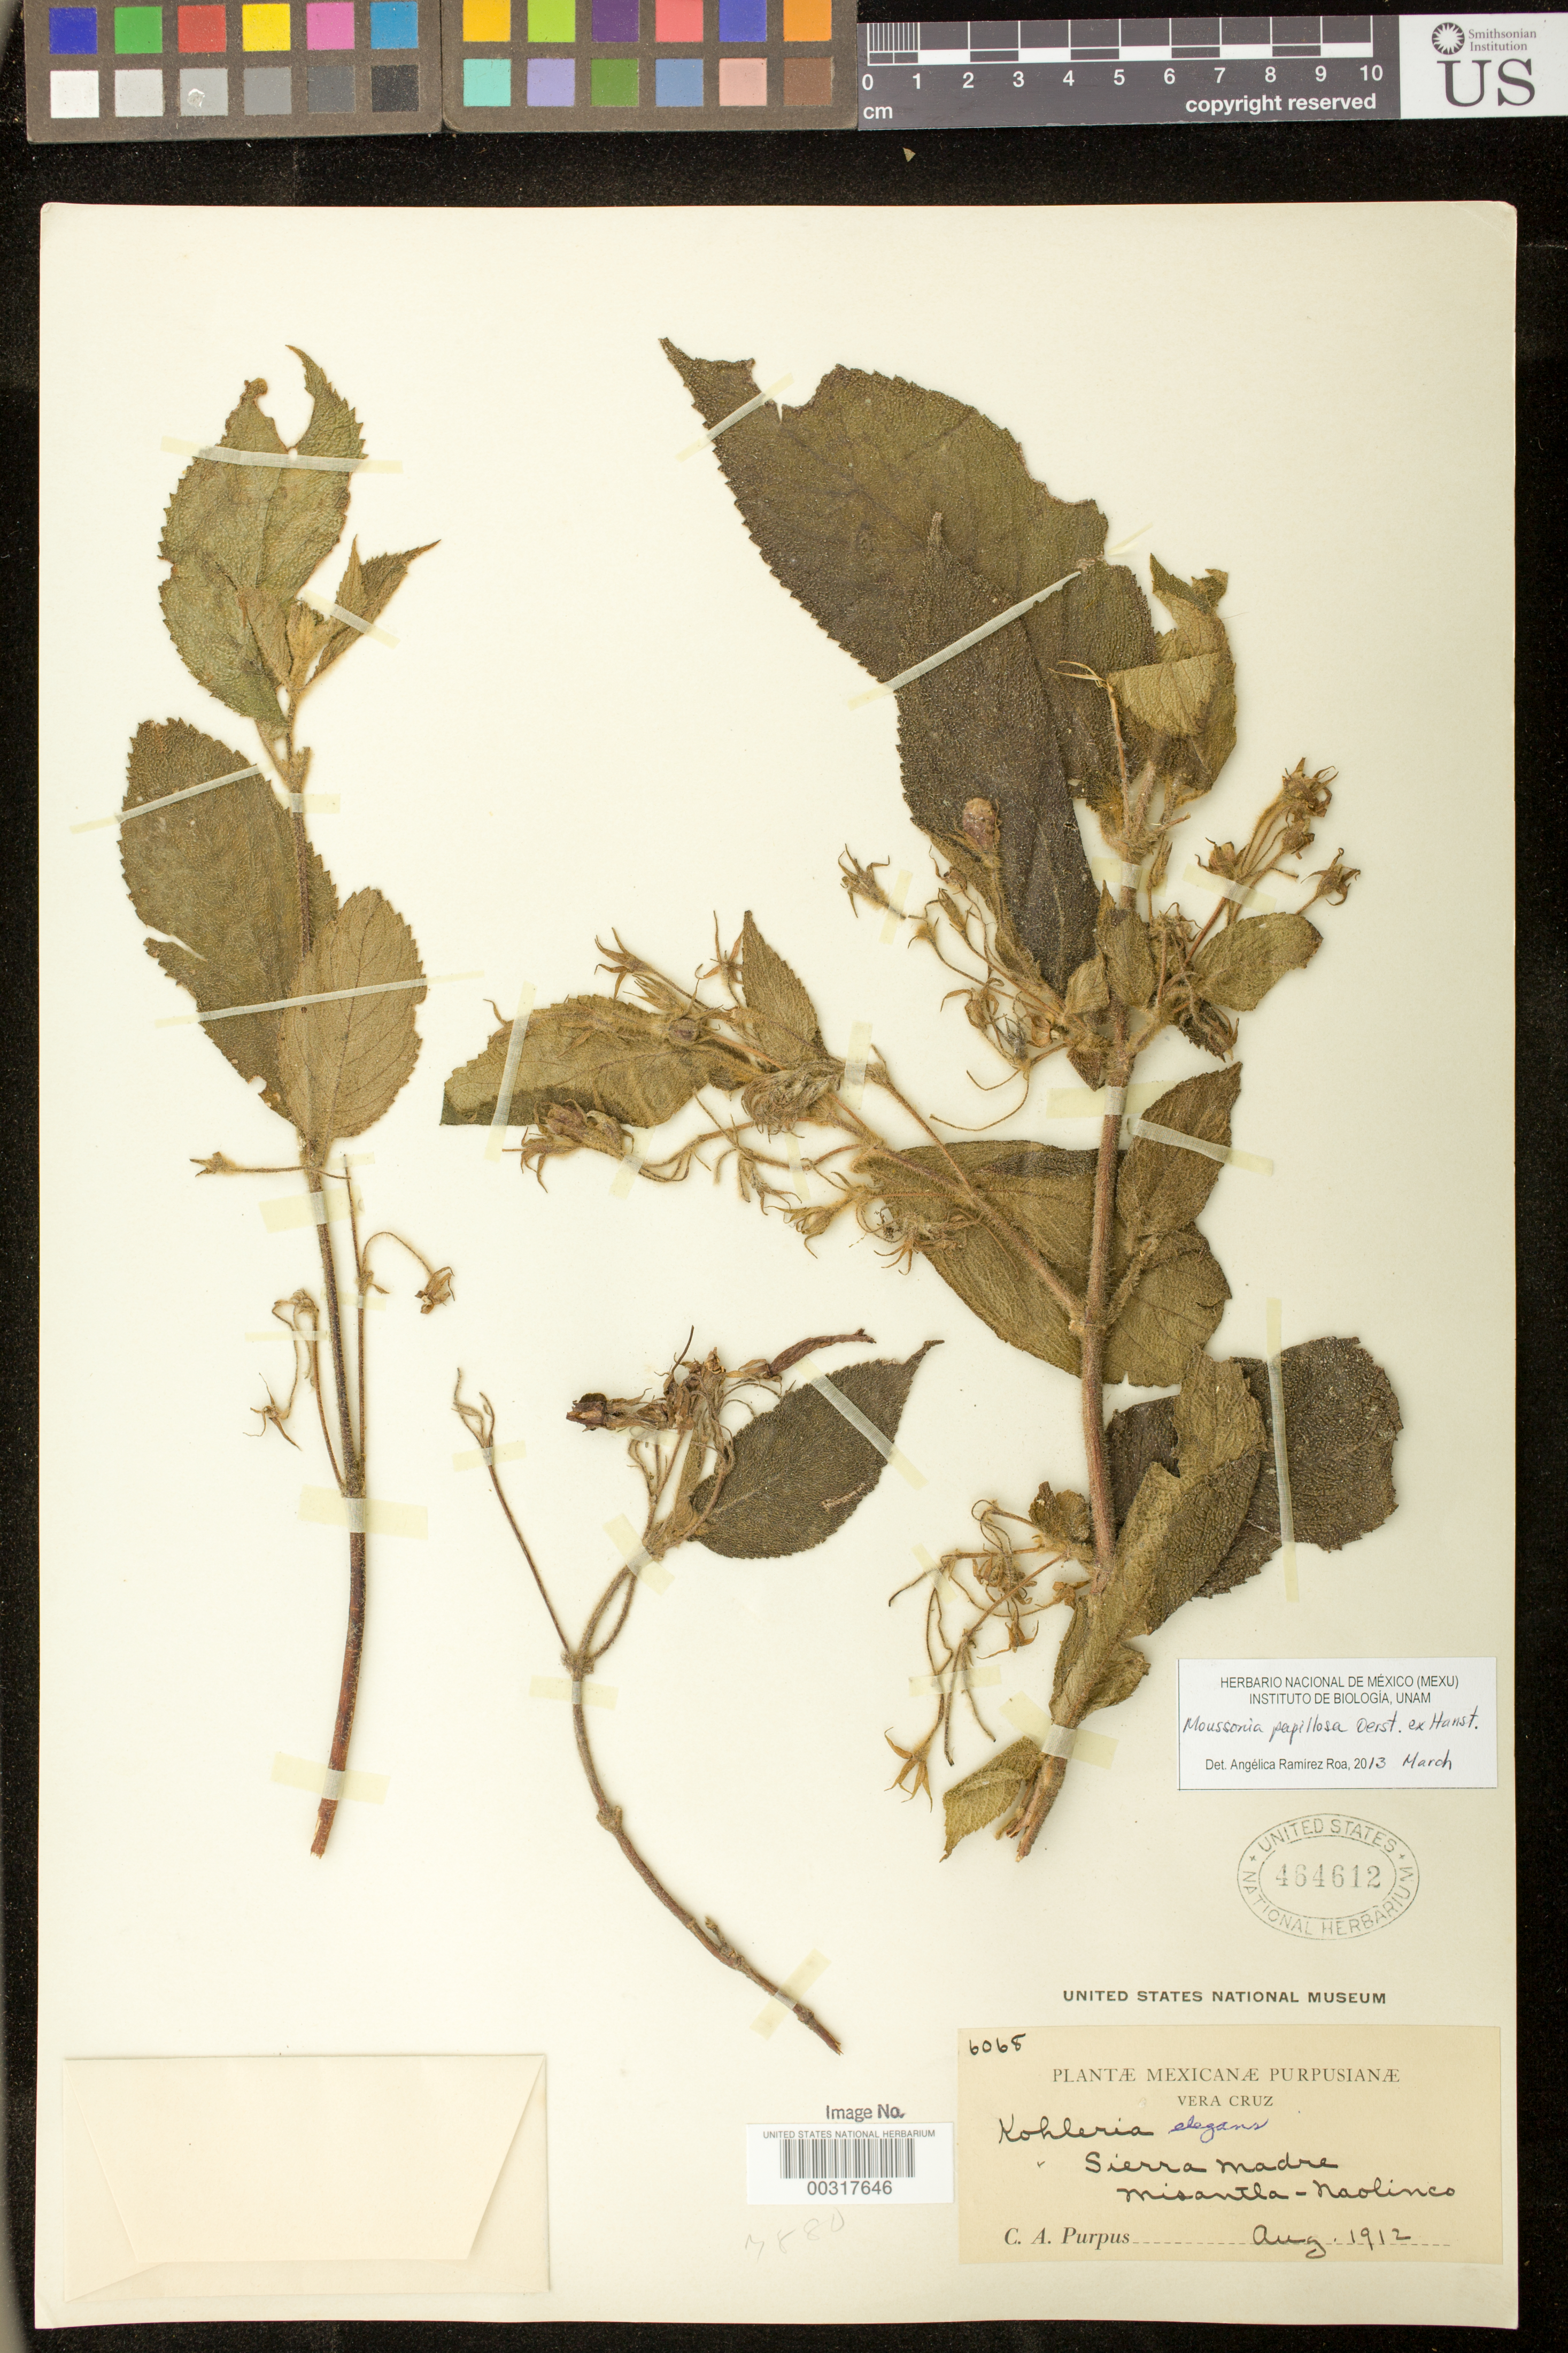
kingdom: Plantae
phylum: Tracheophyta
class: Magnoliopsida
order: Lamiales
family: Gesneriaceae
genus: Moussonia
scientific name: Moussonia papillosa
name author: Oerst. ex Hanst.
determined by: Ramírez-Roa, A.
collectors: C. A. Purpus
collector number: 6068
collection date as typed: Aug 1912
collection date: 1912-08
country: Mexico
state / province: Veracruz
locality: Sierra Madre, Misantla-Naolinco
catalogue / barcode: US 464612